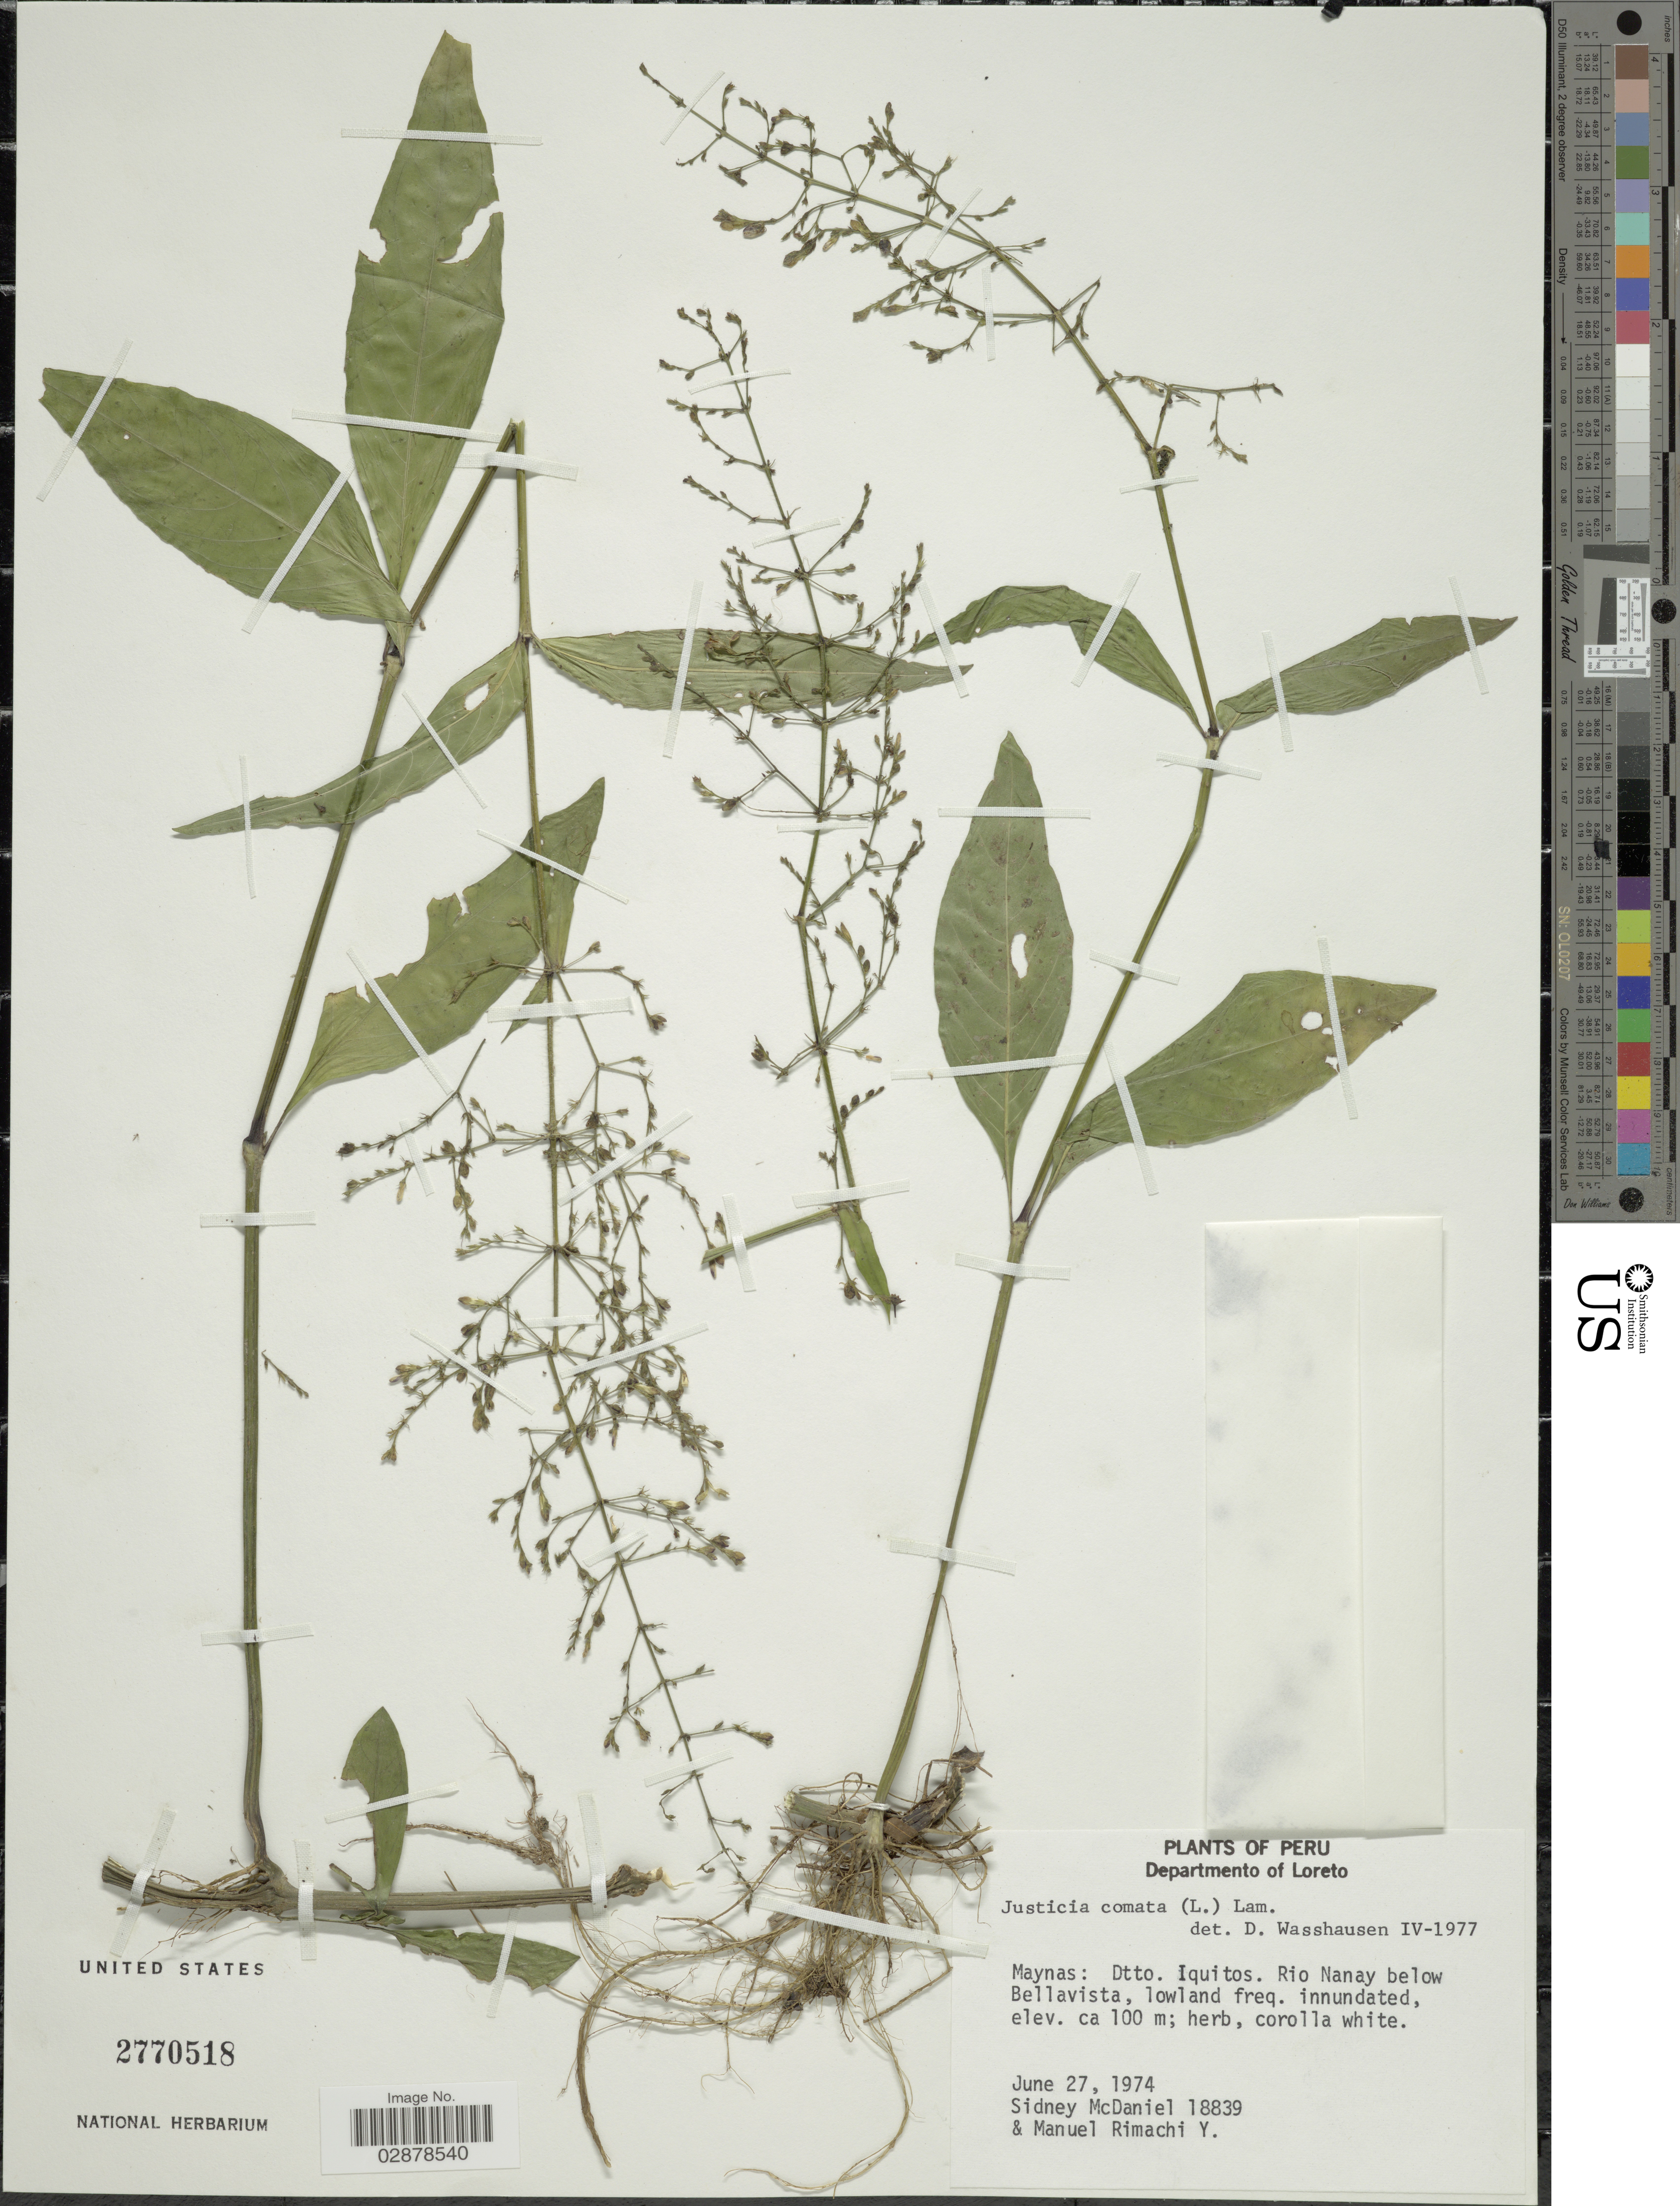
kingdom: Plantae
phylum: Tracheophyta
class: Magnoliopsida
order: Lamiales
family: Acanthaceae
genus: Justicia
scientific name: Justicia comata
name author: (L.) Lam.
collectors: S. McDaniel & M. Rimachi Y.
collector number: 18839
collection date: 1974-06-27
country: Peru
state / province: Loreto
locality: Departmento of Loreto. Maynas: Dtto. Iquitos. Rio Nanay below Bellavista.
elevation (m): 100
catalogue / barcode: US 2770518